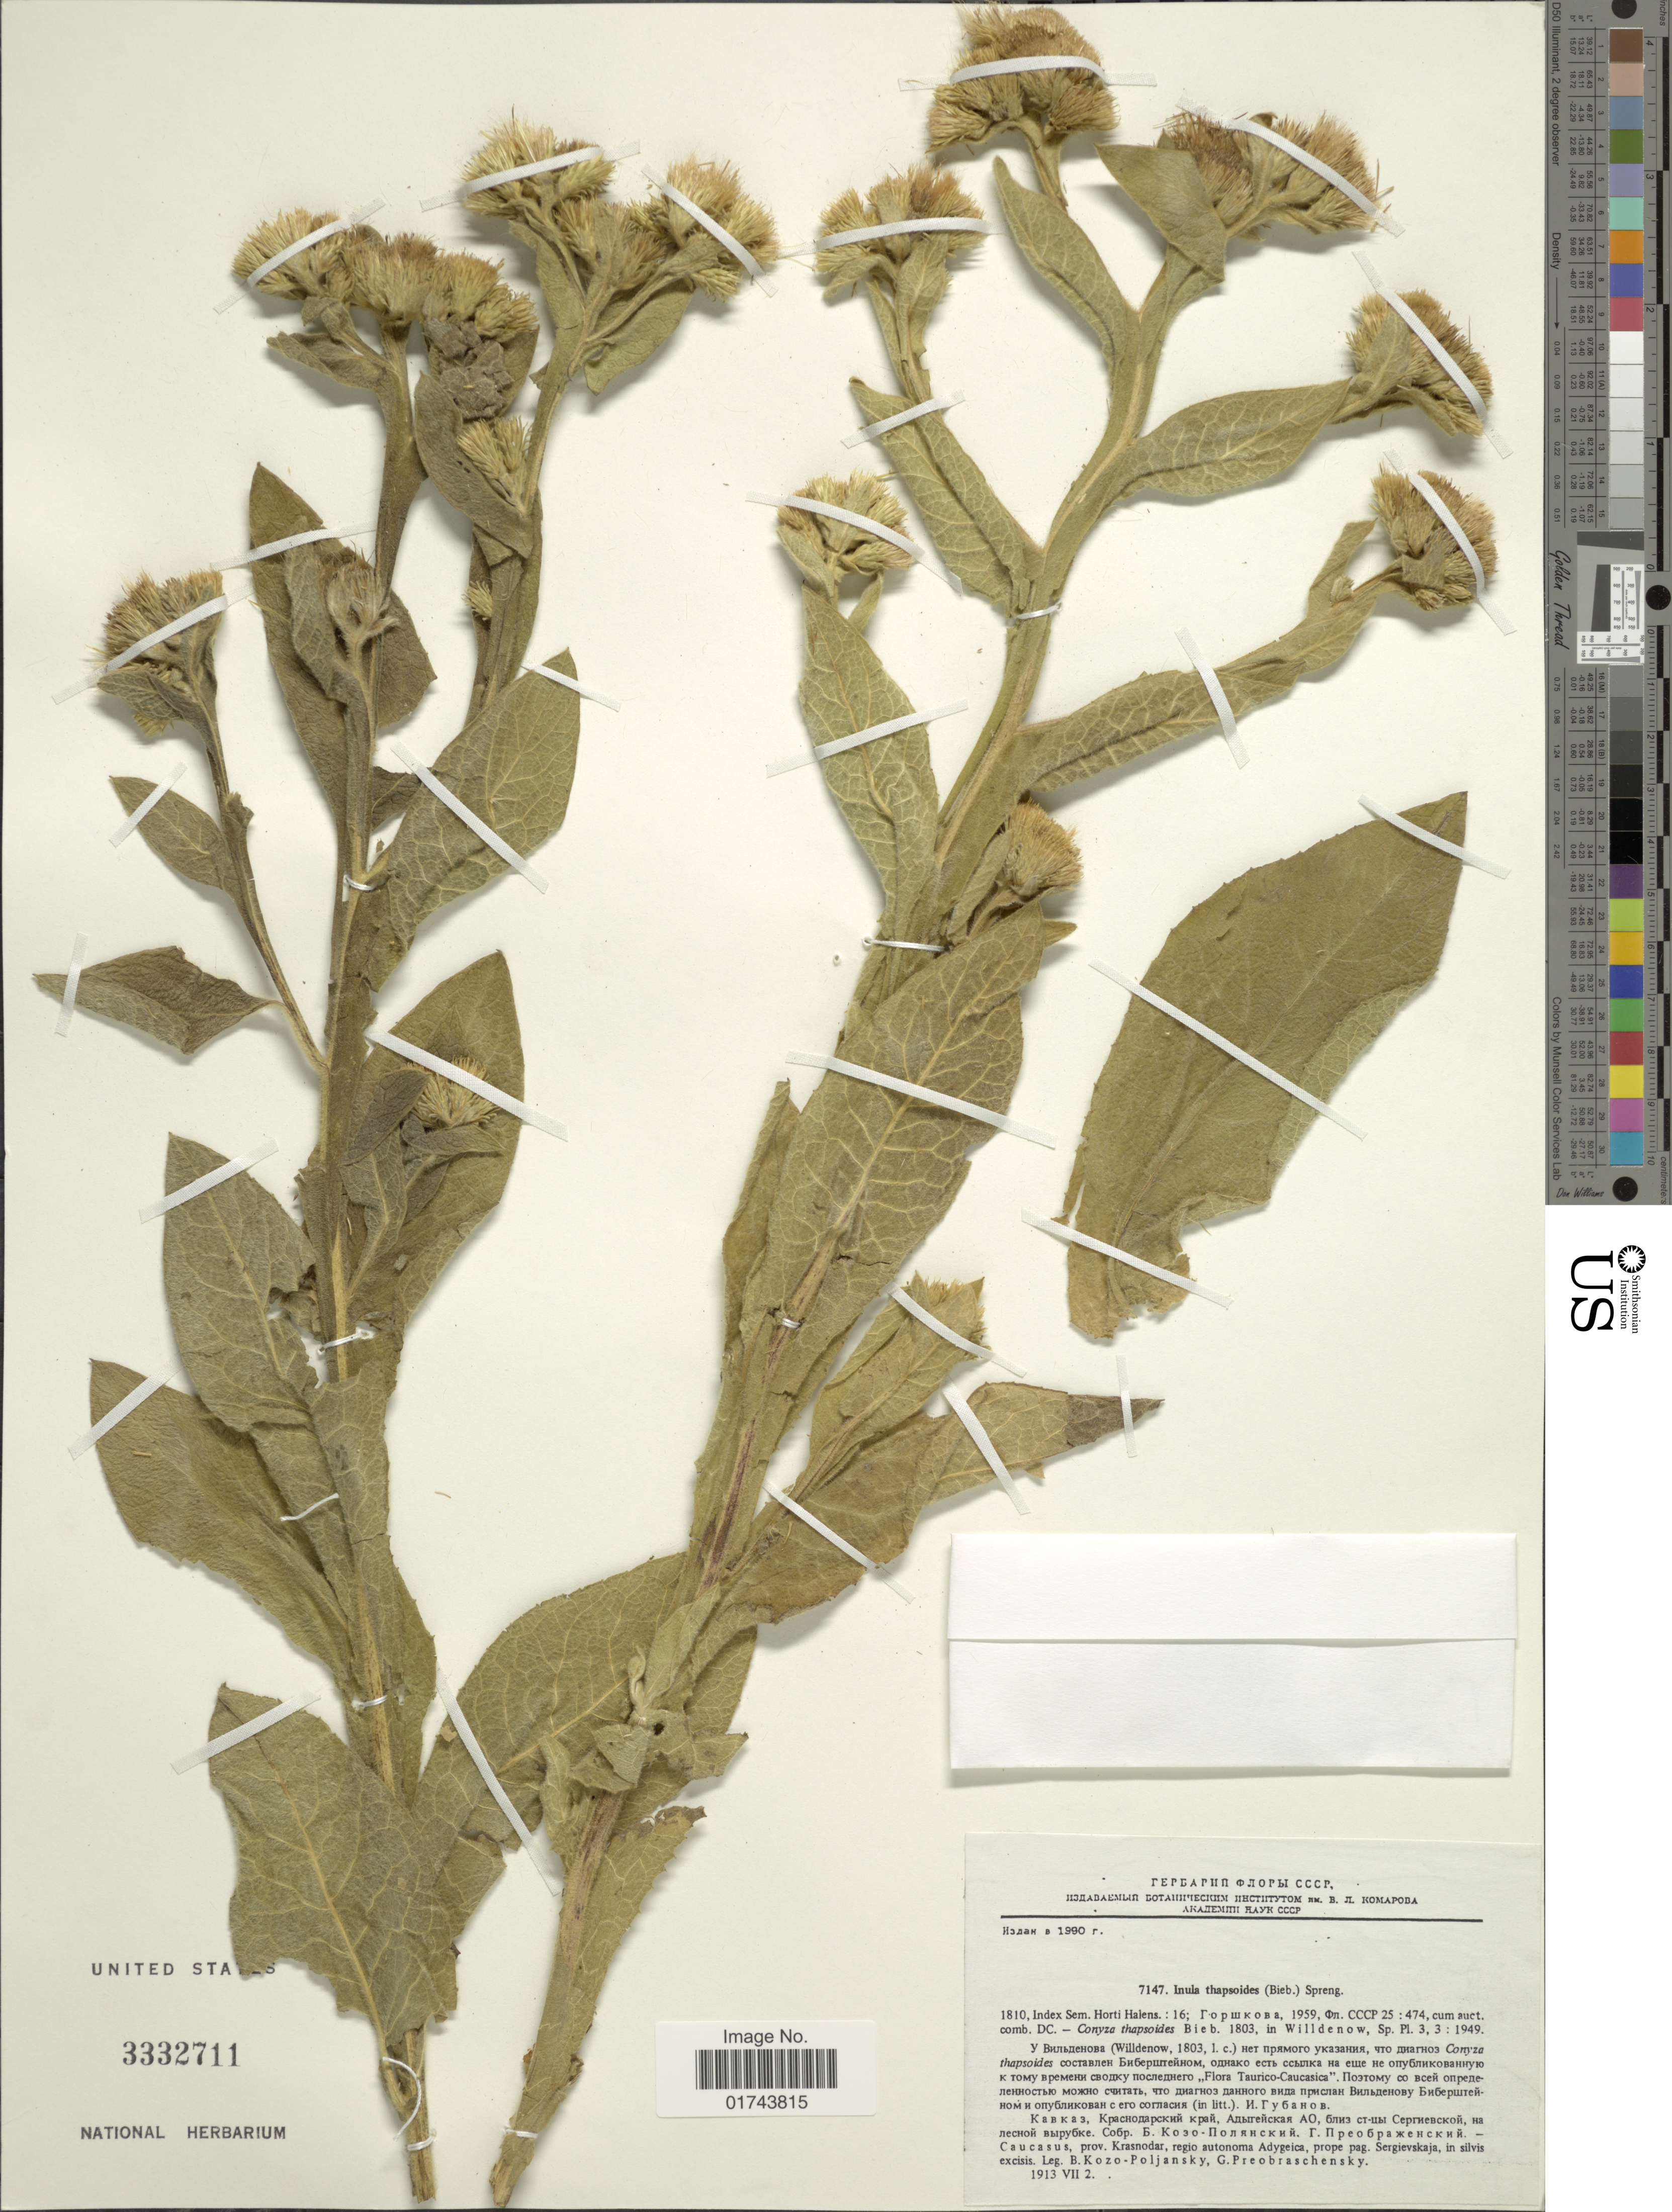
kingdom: Plantae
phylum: Tracheophyta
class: Magnoliopsida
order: Asterales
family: Asteraceae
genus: Inula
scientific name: Inula thapsoides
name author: (Willd.) Spreng.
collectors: B. Koso-Poljansky & G. Preobraschensky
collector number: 1810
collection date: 1913-07-02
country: Russian Federation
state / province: Krasnodar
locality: Caucasus, prov. Krasnodar, regio autonoma Adygeica, prope pag. Sergievskaja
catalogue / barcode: US 3332711